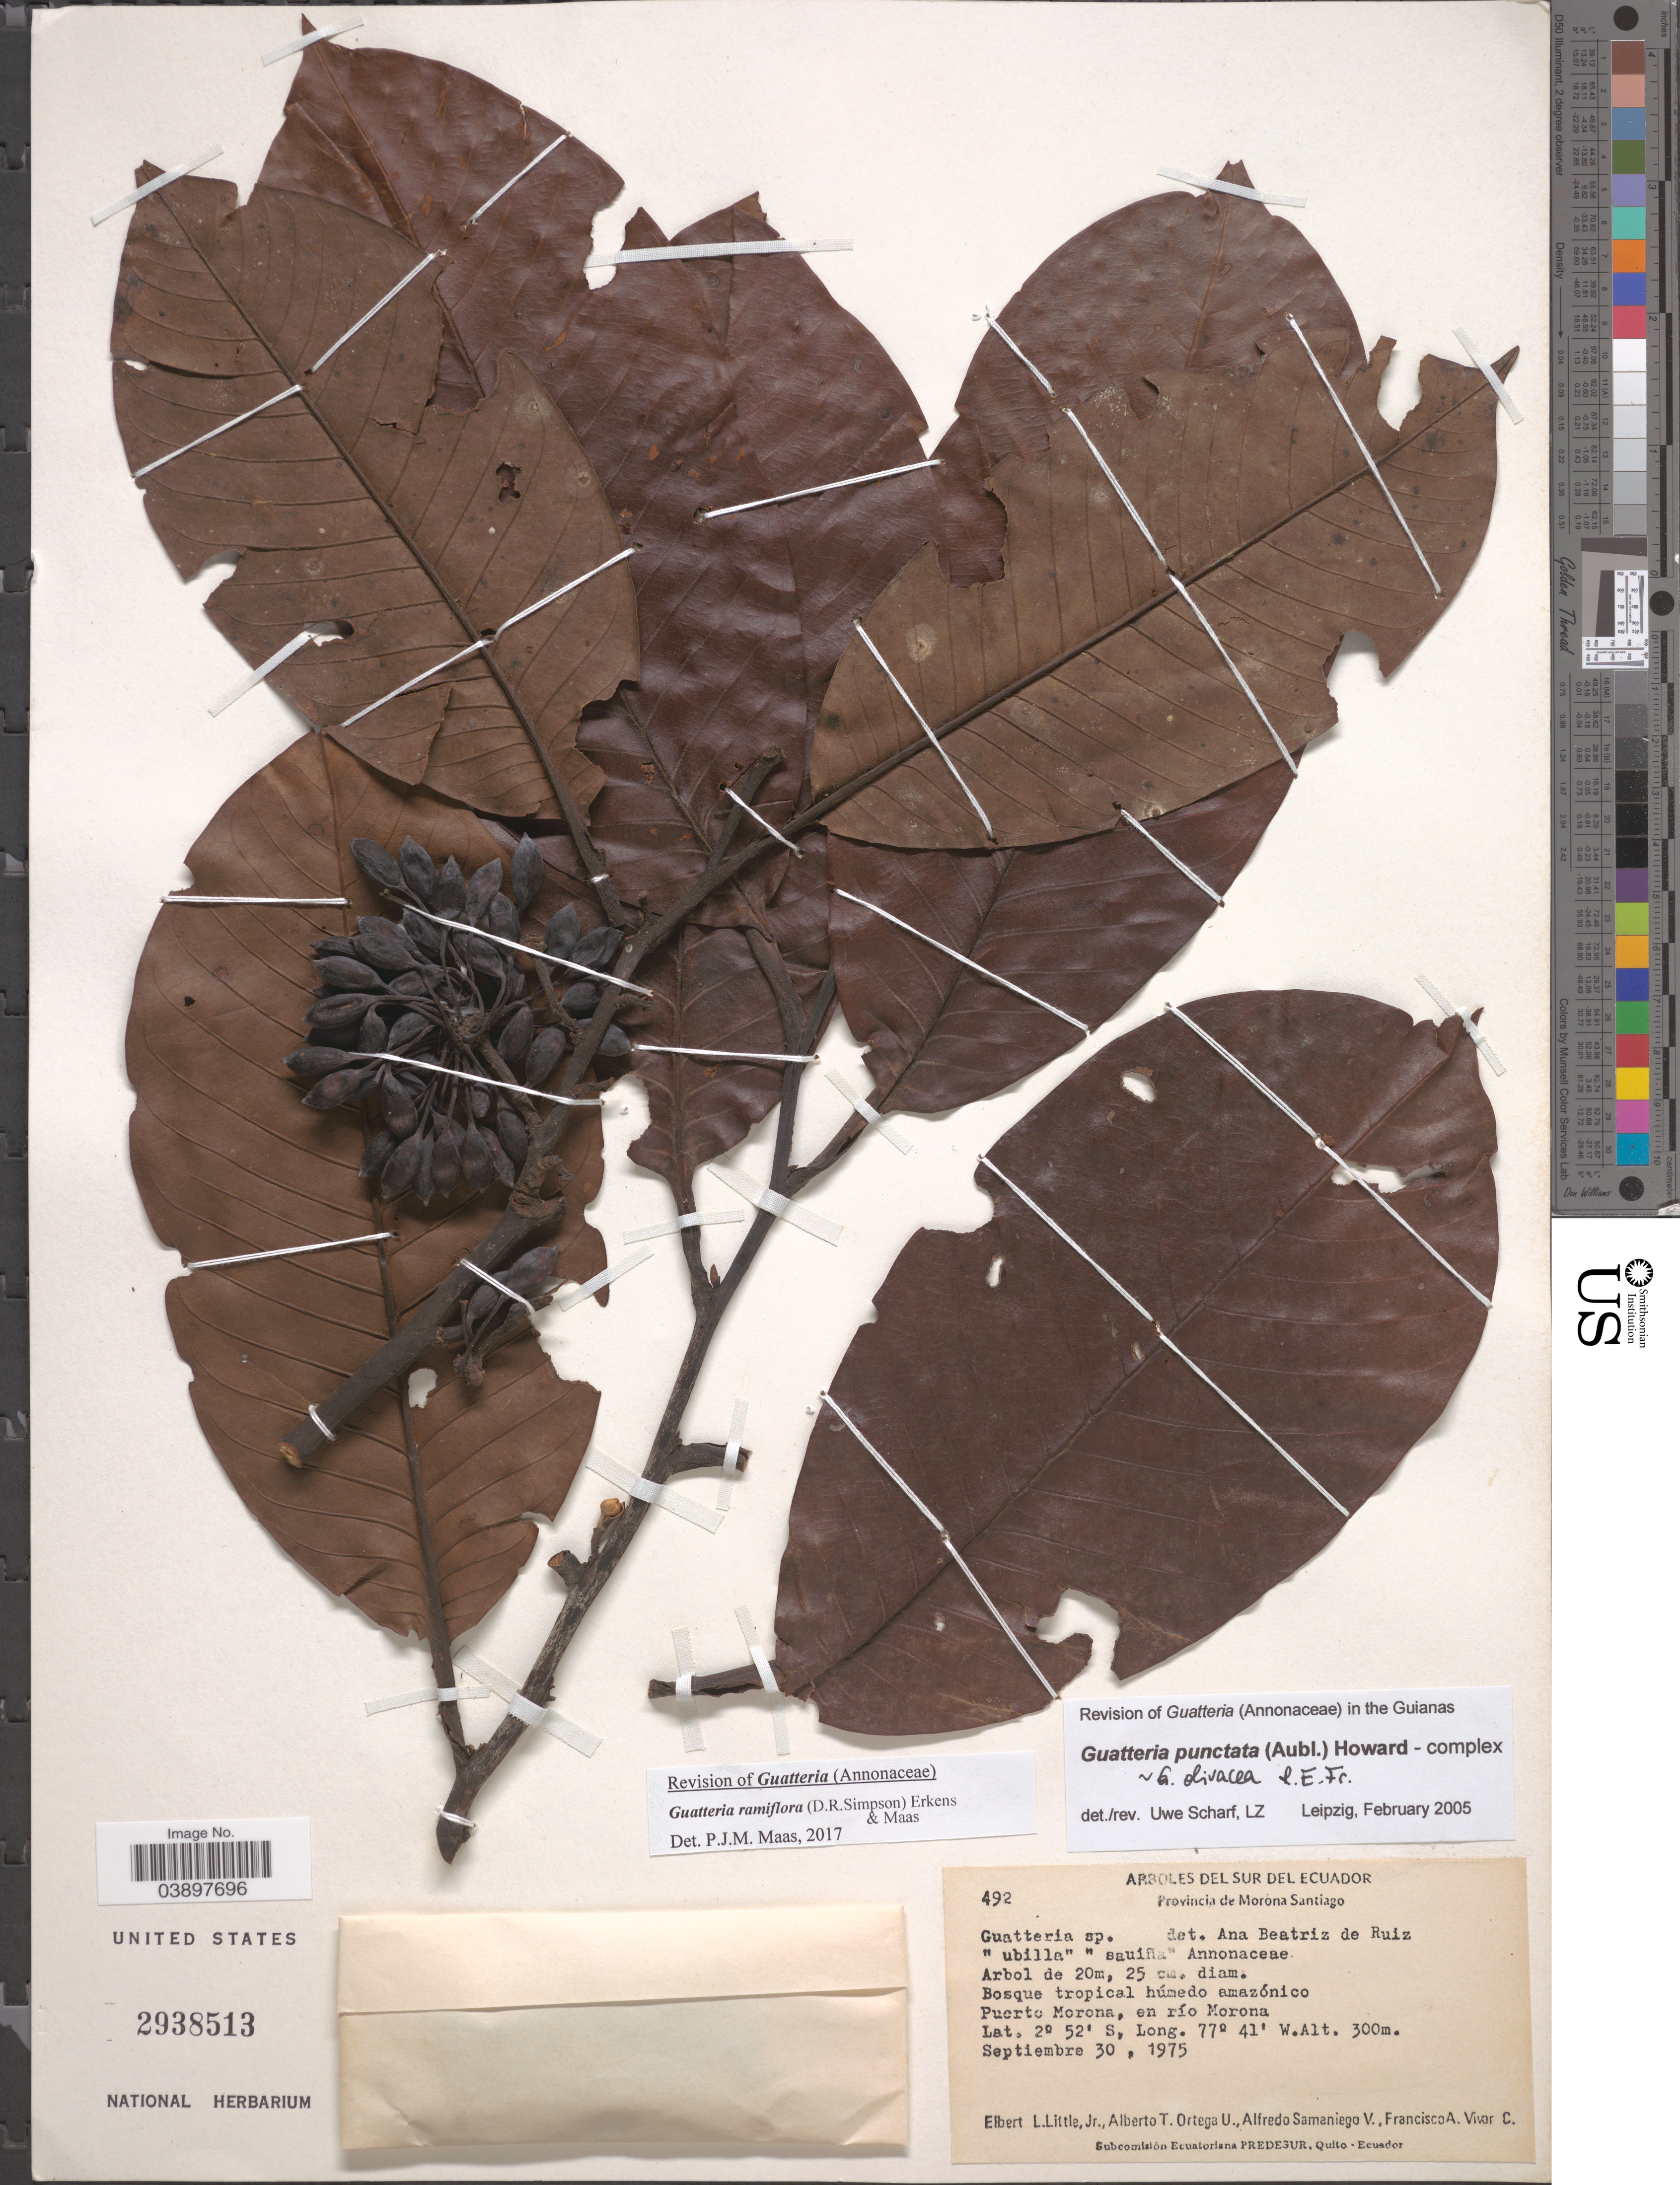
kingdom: Plantae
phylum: Tracheophyta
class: Magnoliopsida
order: Magnoliales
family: Annonaceae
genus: Guatteria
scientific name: Guatteria ramiflora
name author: (D.R. Simpson) Erkens & Maas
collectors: E. L. Little, A. T. Ortega U., A. V. Samaniego & F. A. Vivar C.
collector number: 492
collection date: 1975-09-30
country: Ecuador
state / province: Morona-Santiago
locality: Puerto Morono, en río Morona.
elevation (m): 300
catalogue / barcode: US 2938513